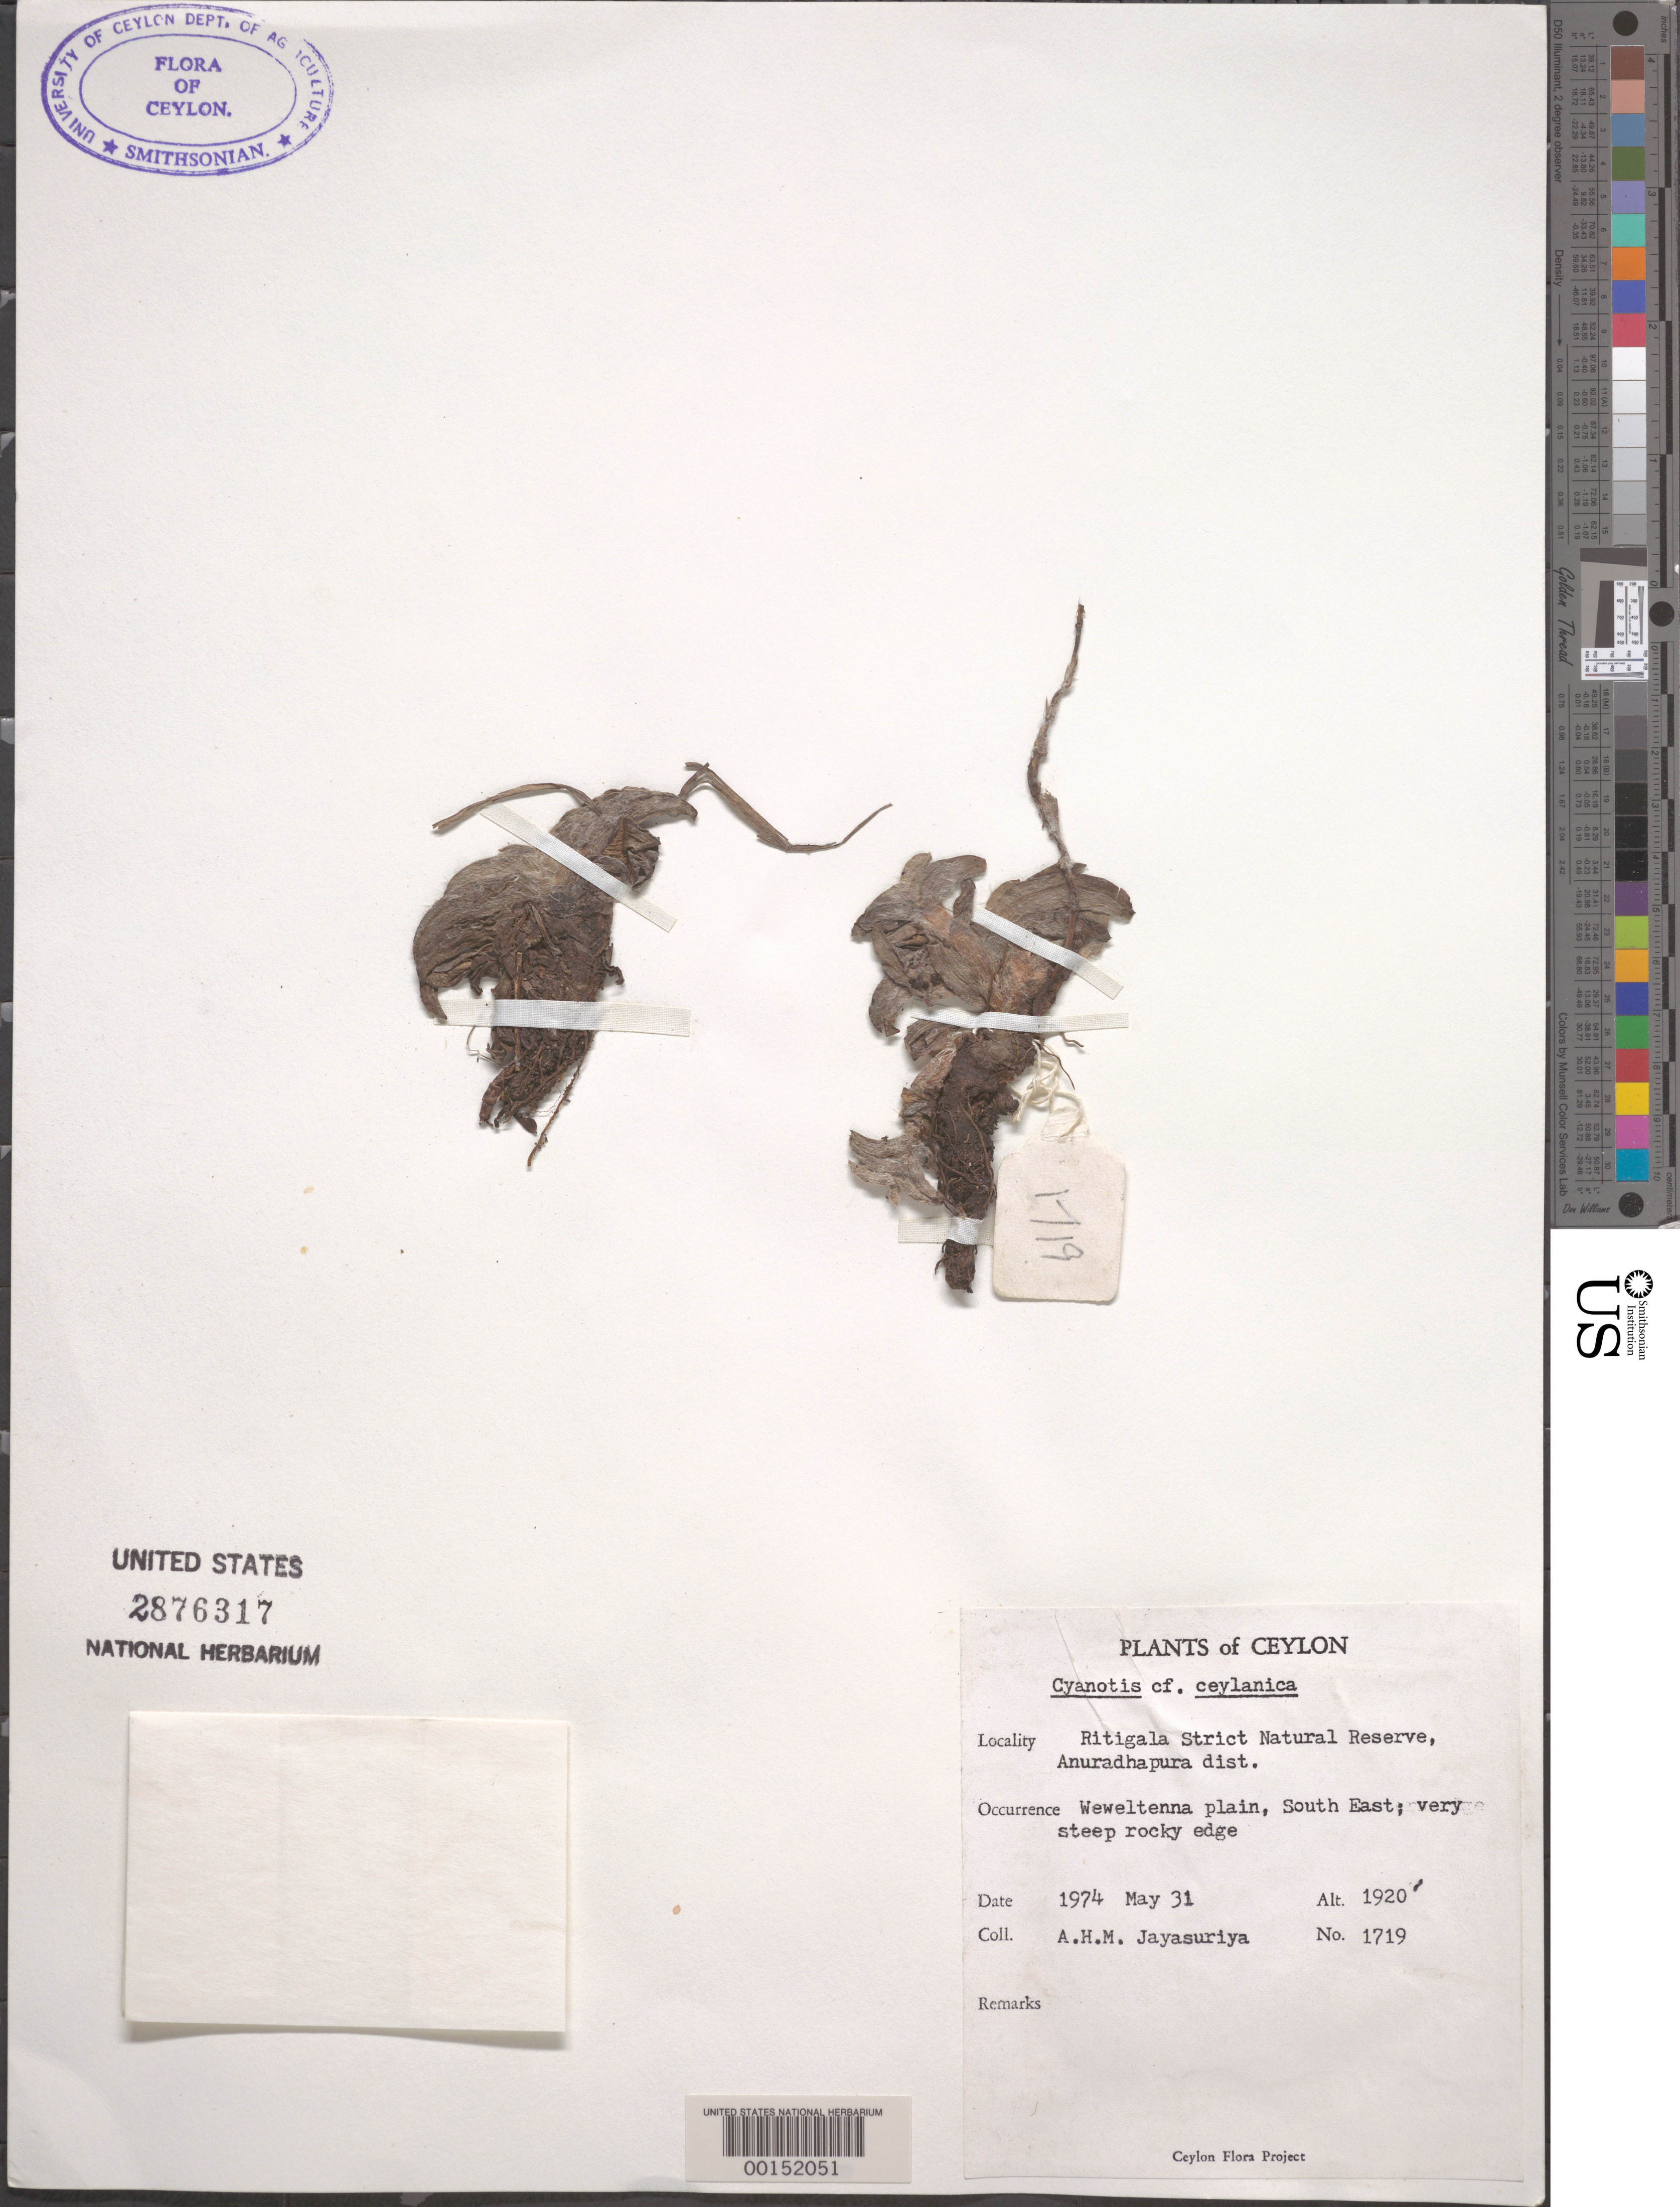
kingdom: Plantae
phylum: Tracheophyta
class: Liliopsida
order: Commelinales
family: Commelinaceae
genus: Cyanotis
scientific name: Cyanotis sp.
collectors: A. H. Jayasuriya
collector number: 1719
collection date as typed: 31 May 1974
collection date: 1974-05-31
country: Sri Lanka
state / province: North Central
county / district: Anuradhapura Dist.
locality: Weweltenna plain, south east; ritigala strict natural reserve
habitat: Steep, rocky edge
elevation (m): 586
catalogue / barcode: US 2876317